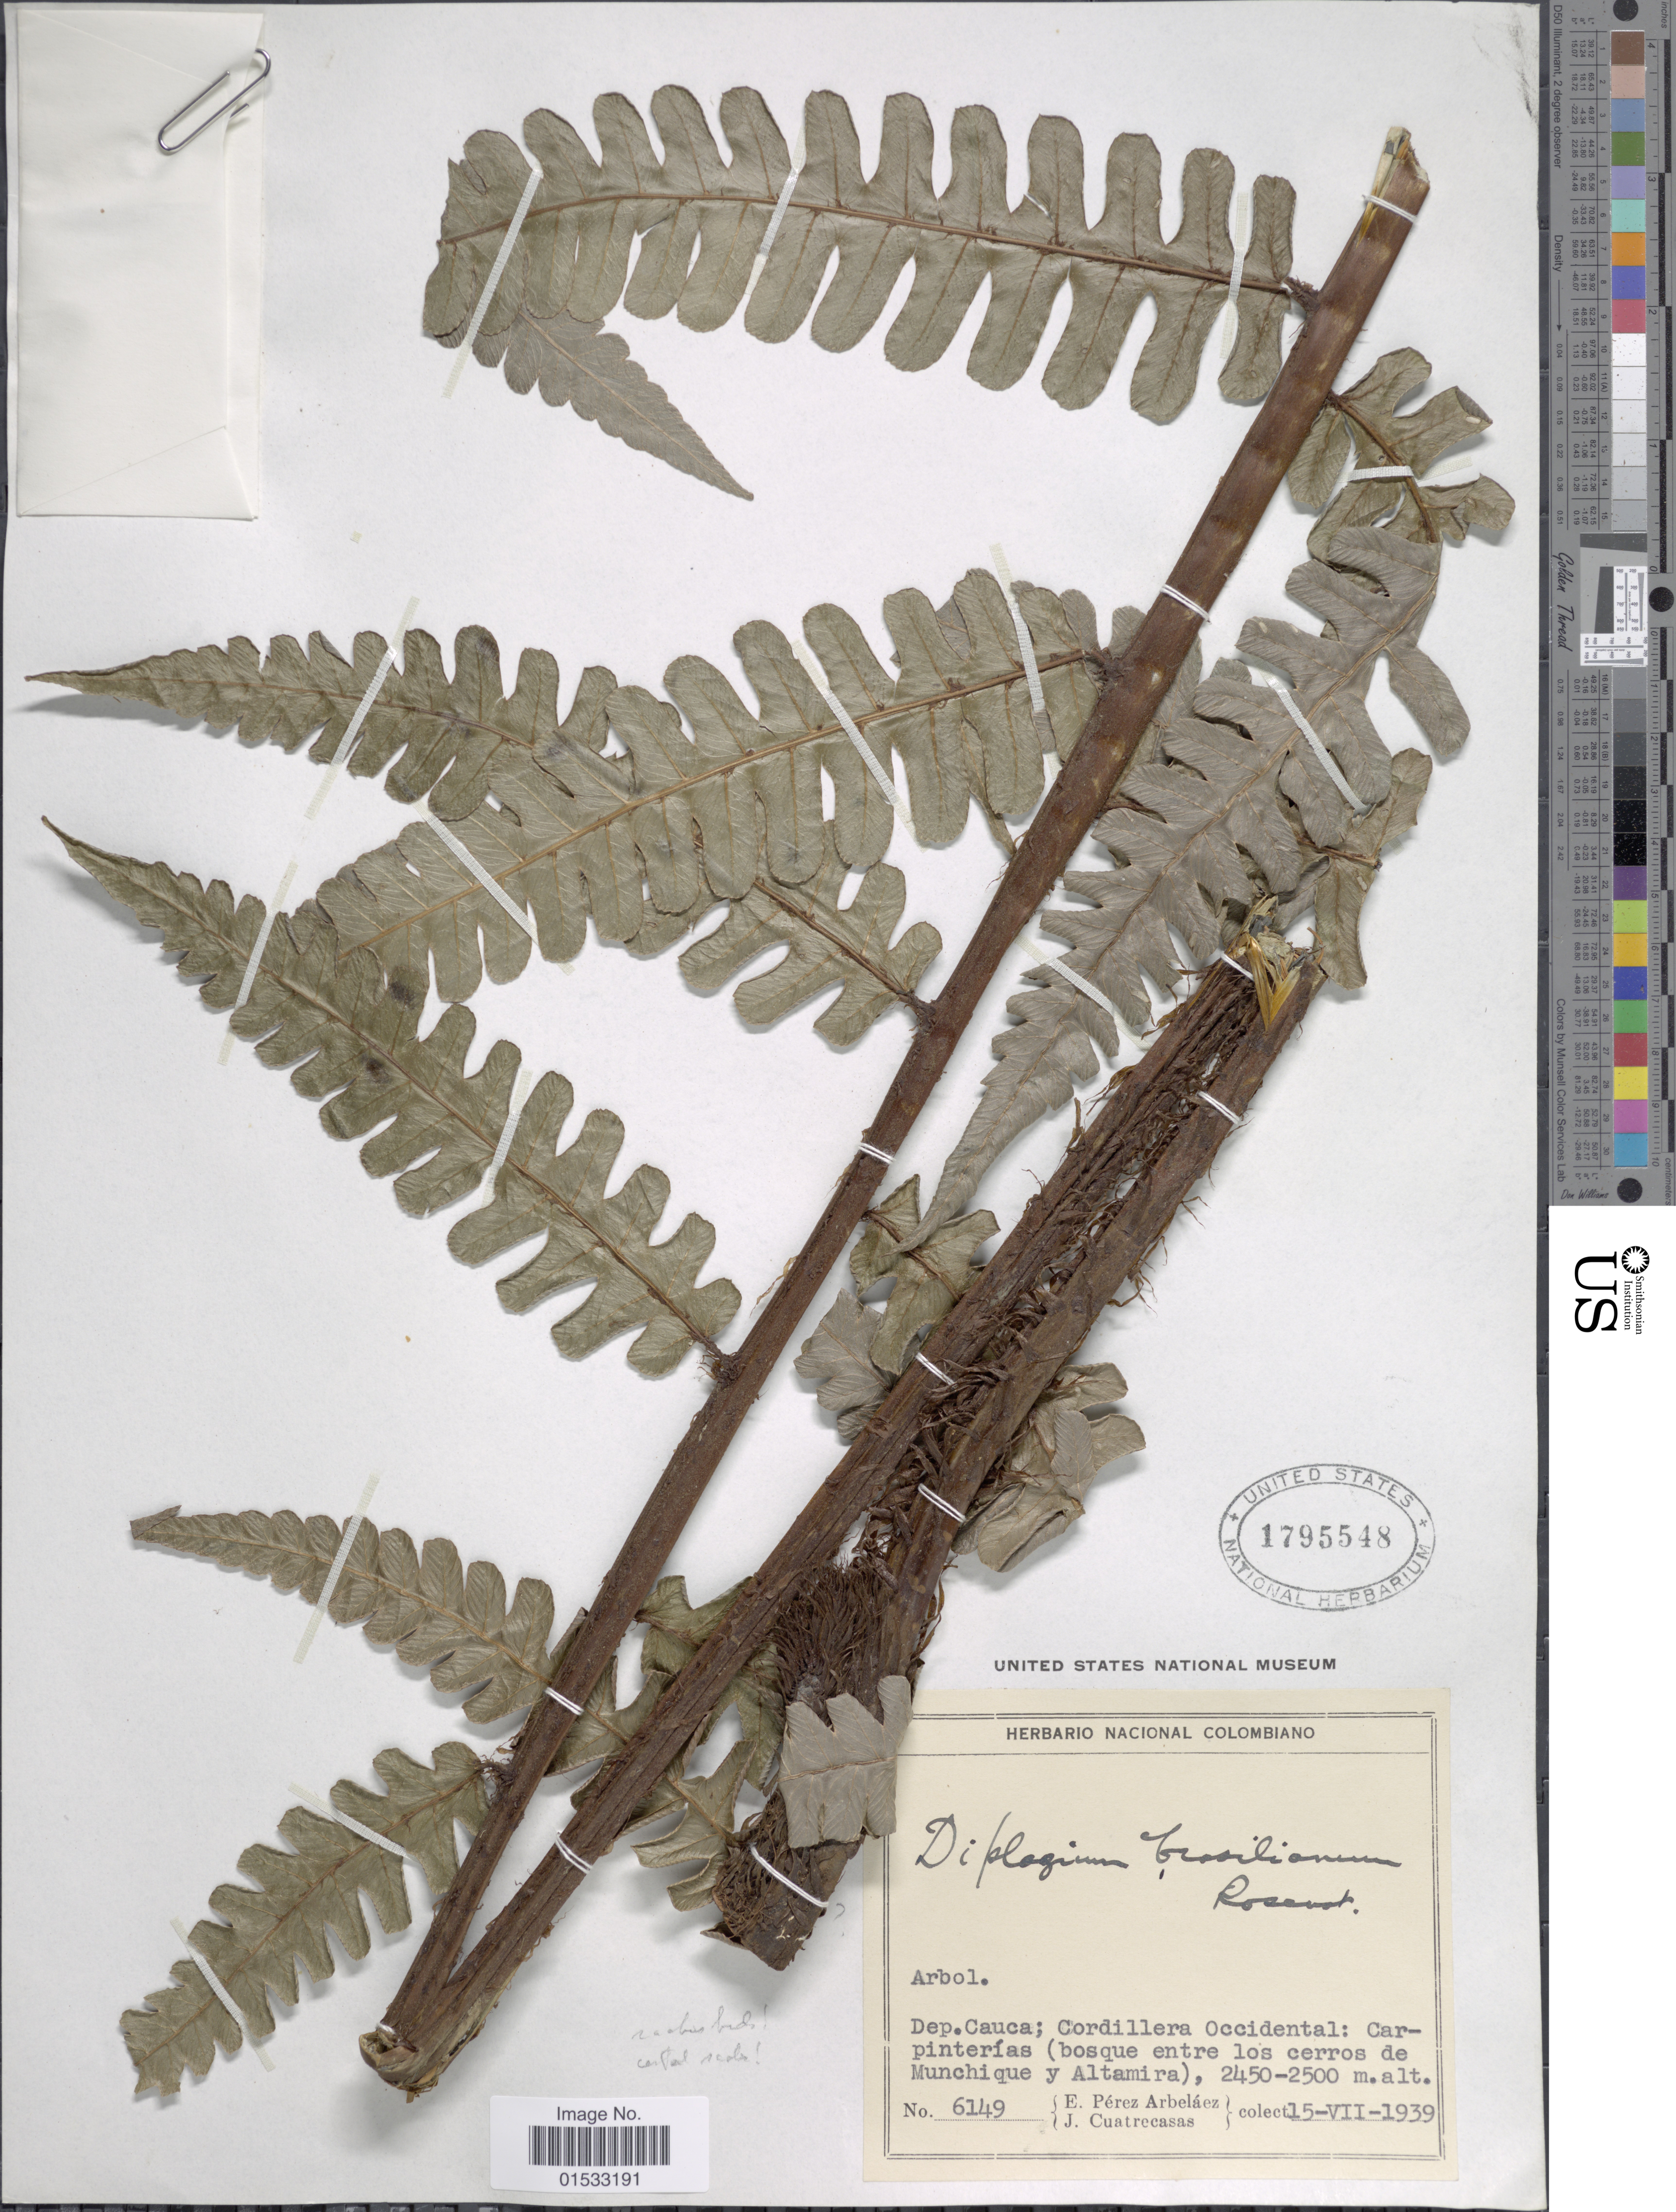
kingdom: Plantae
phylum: Tracheophyta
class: Polypodiopsida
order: Polypodiales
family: Athyriaceae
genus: Diplazium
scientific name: Diplazium subnudum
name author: H. Karst.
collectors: E. Pérez Arbeláez & J. Cuatrecasas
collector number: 6149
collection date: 1939-07-15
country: Colombia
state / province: Cauca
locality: Cordillera Occidental: Carpinterías (bosque entre los cerros de Munchique y Altamira)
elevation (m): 2450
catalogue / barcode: US 1795548